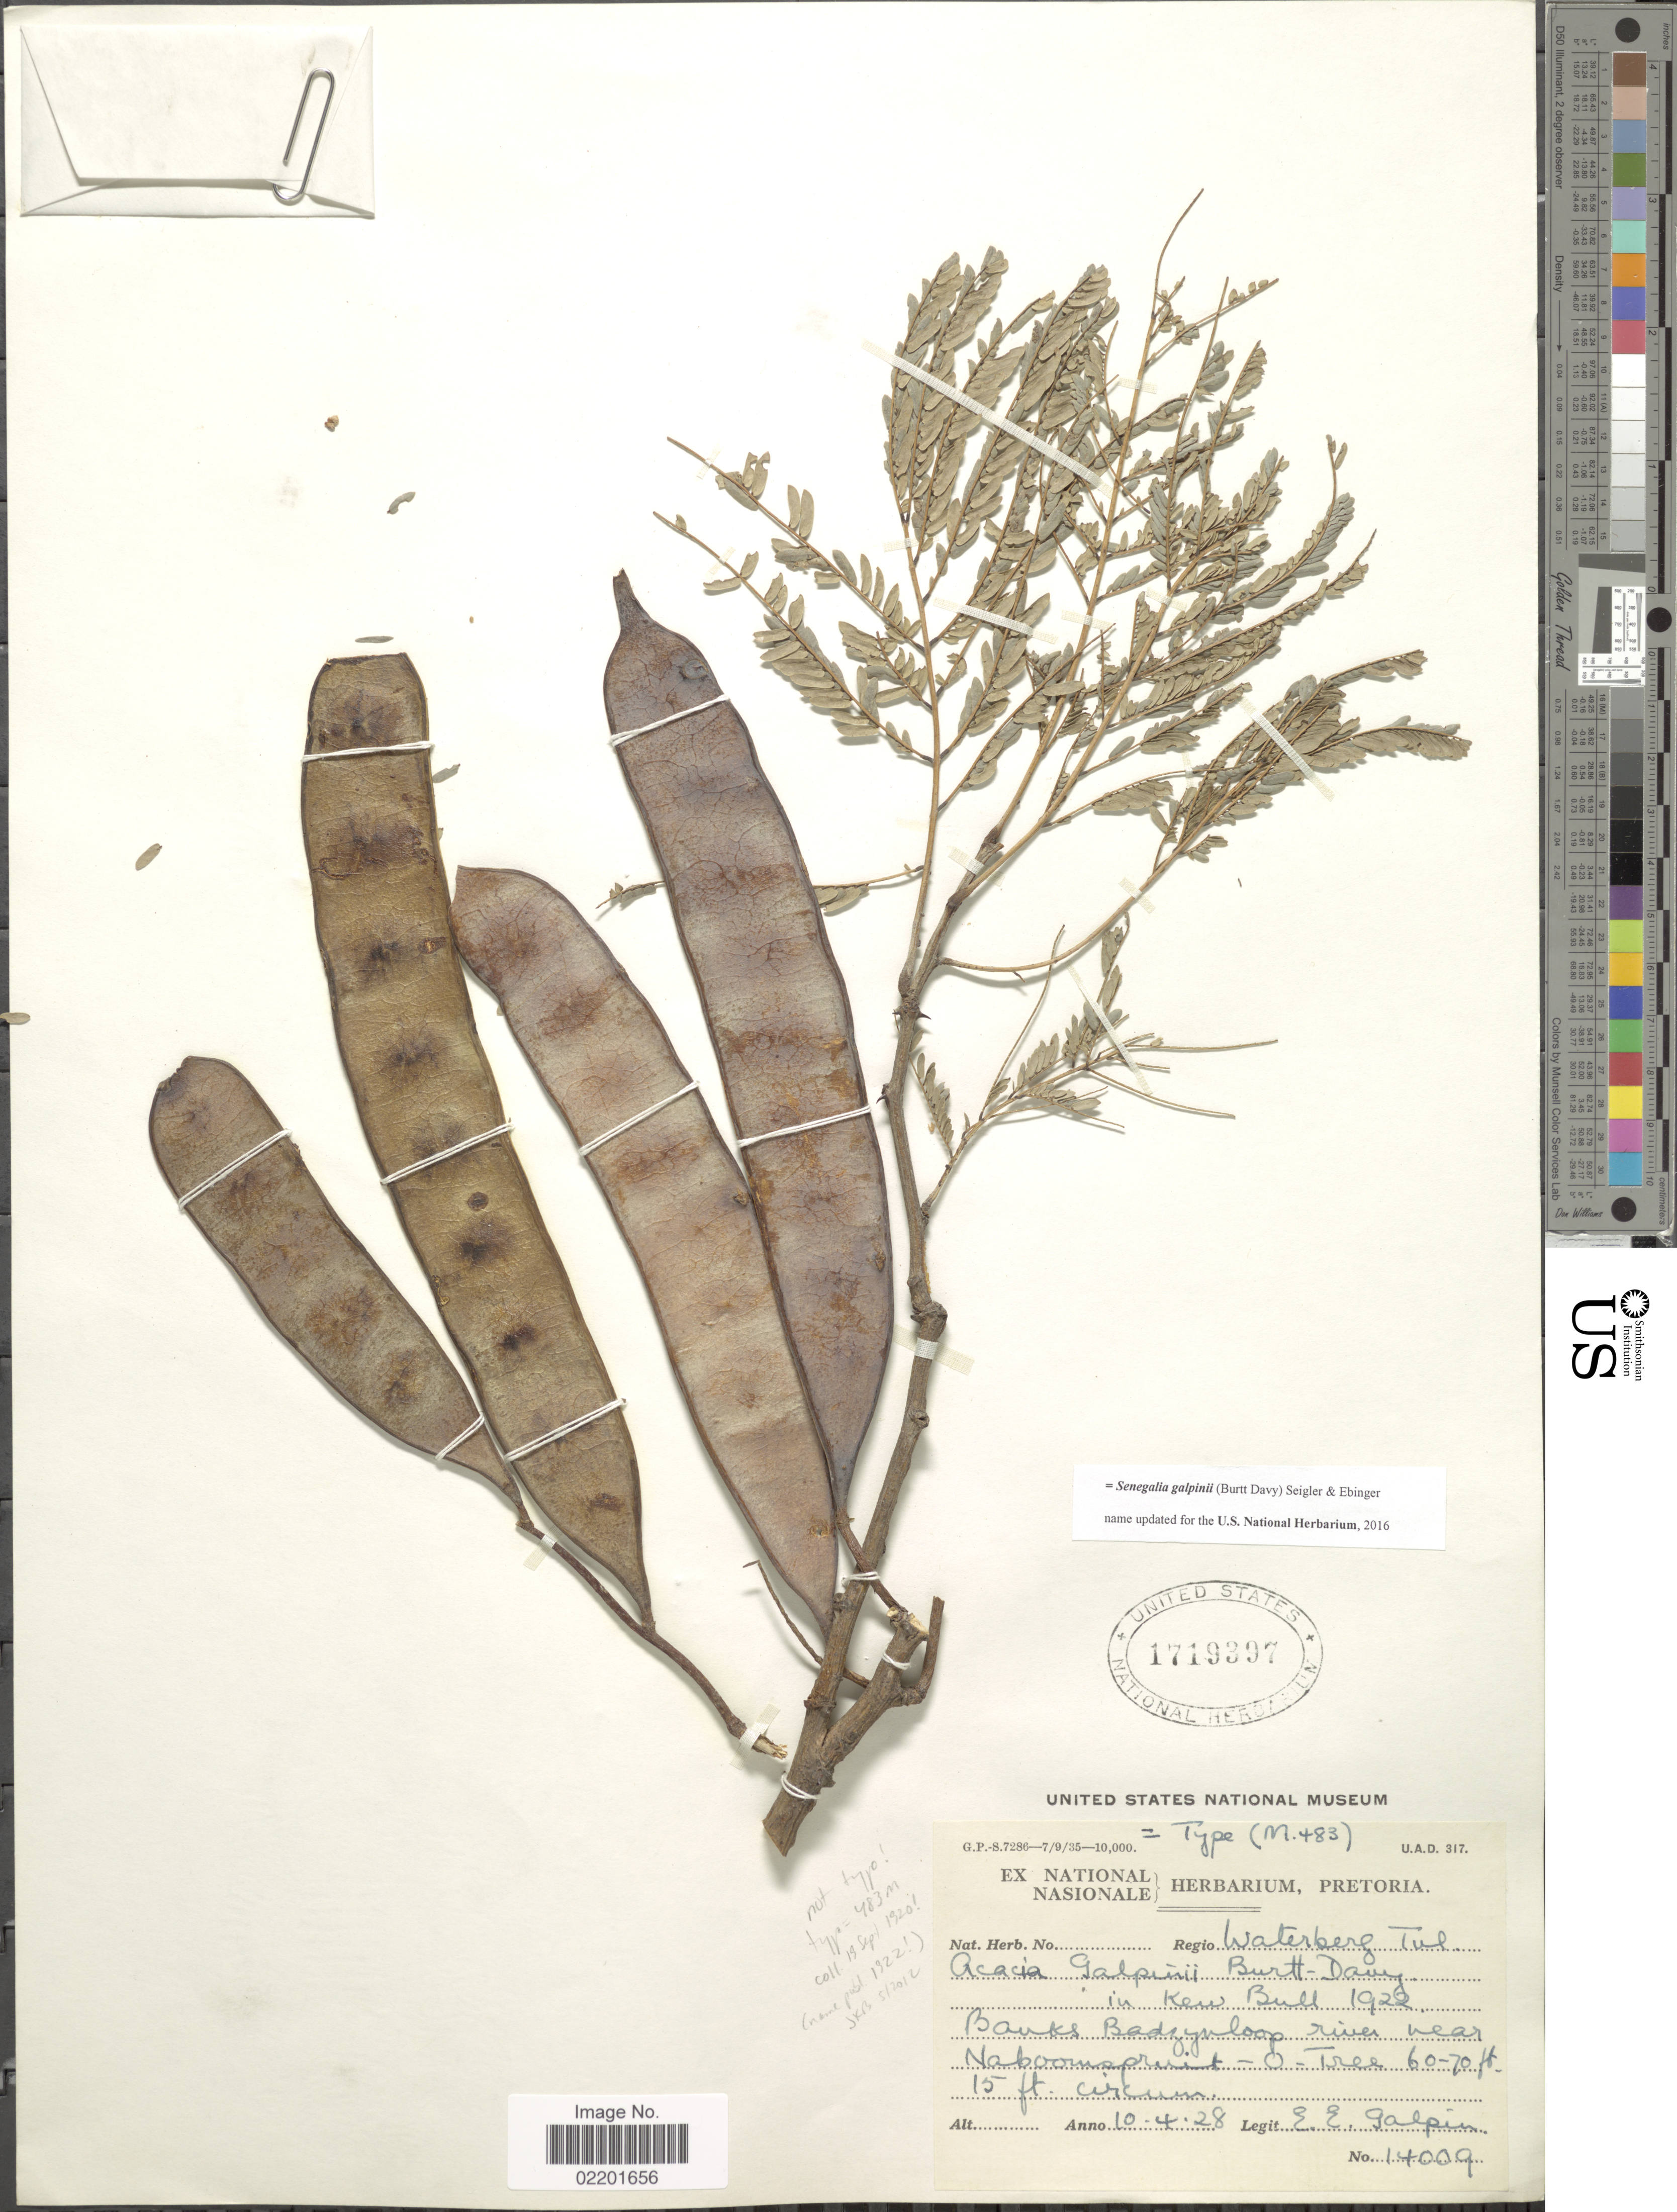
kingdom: Plantae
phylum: Tracheophyta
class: Magnoliopsida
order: Fabales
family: Fabaceae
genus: Senegalia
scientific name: Senegalia galpinii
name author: (Burtt Davy) Seigler & Ebinger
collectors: E. Galpin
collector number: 14009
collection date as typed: Transcribed d/m/y: 10/4/28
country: South Africa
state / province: Limpopo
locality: Waterberg Tvl. Banks Badzynloop river near Naboomspruit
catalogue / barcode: US 1719397